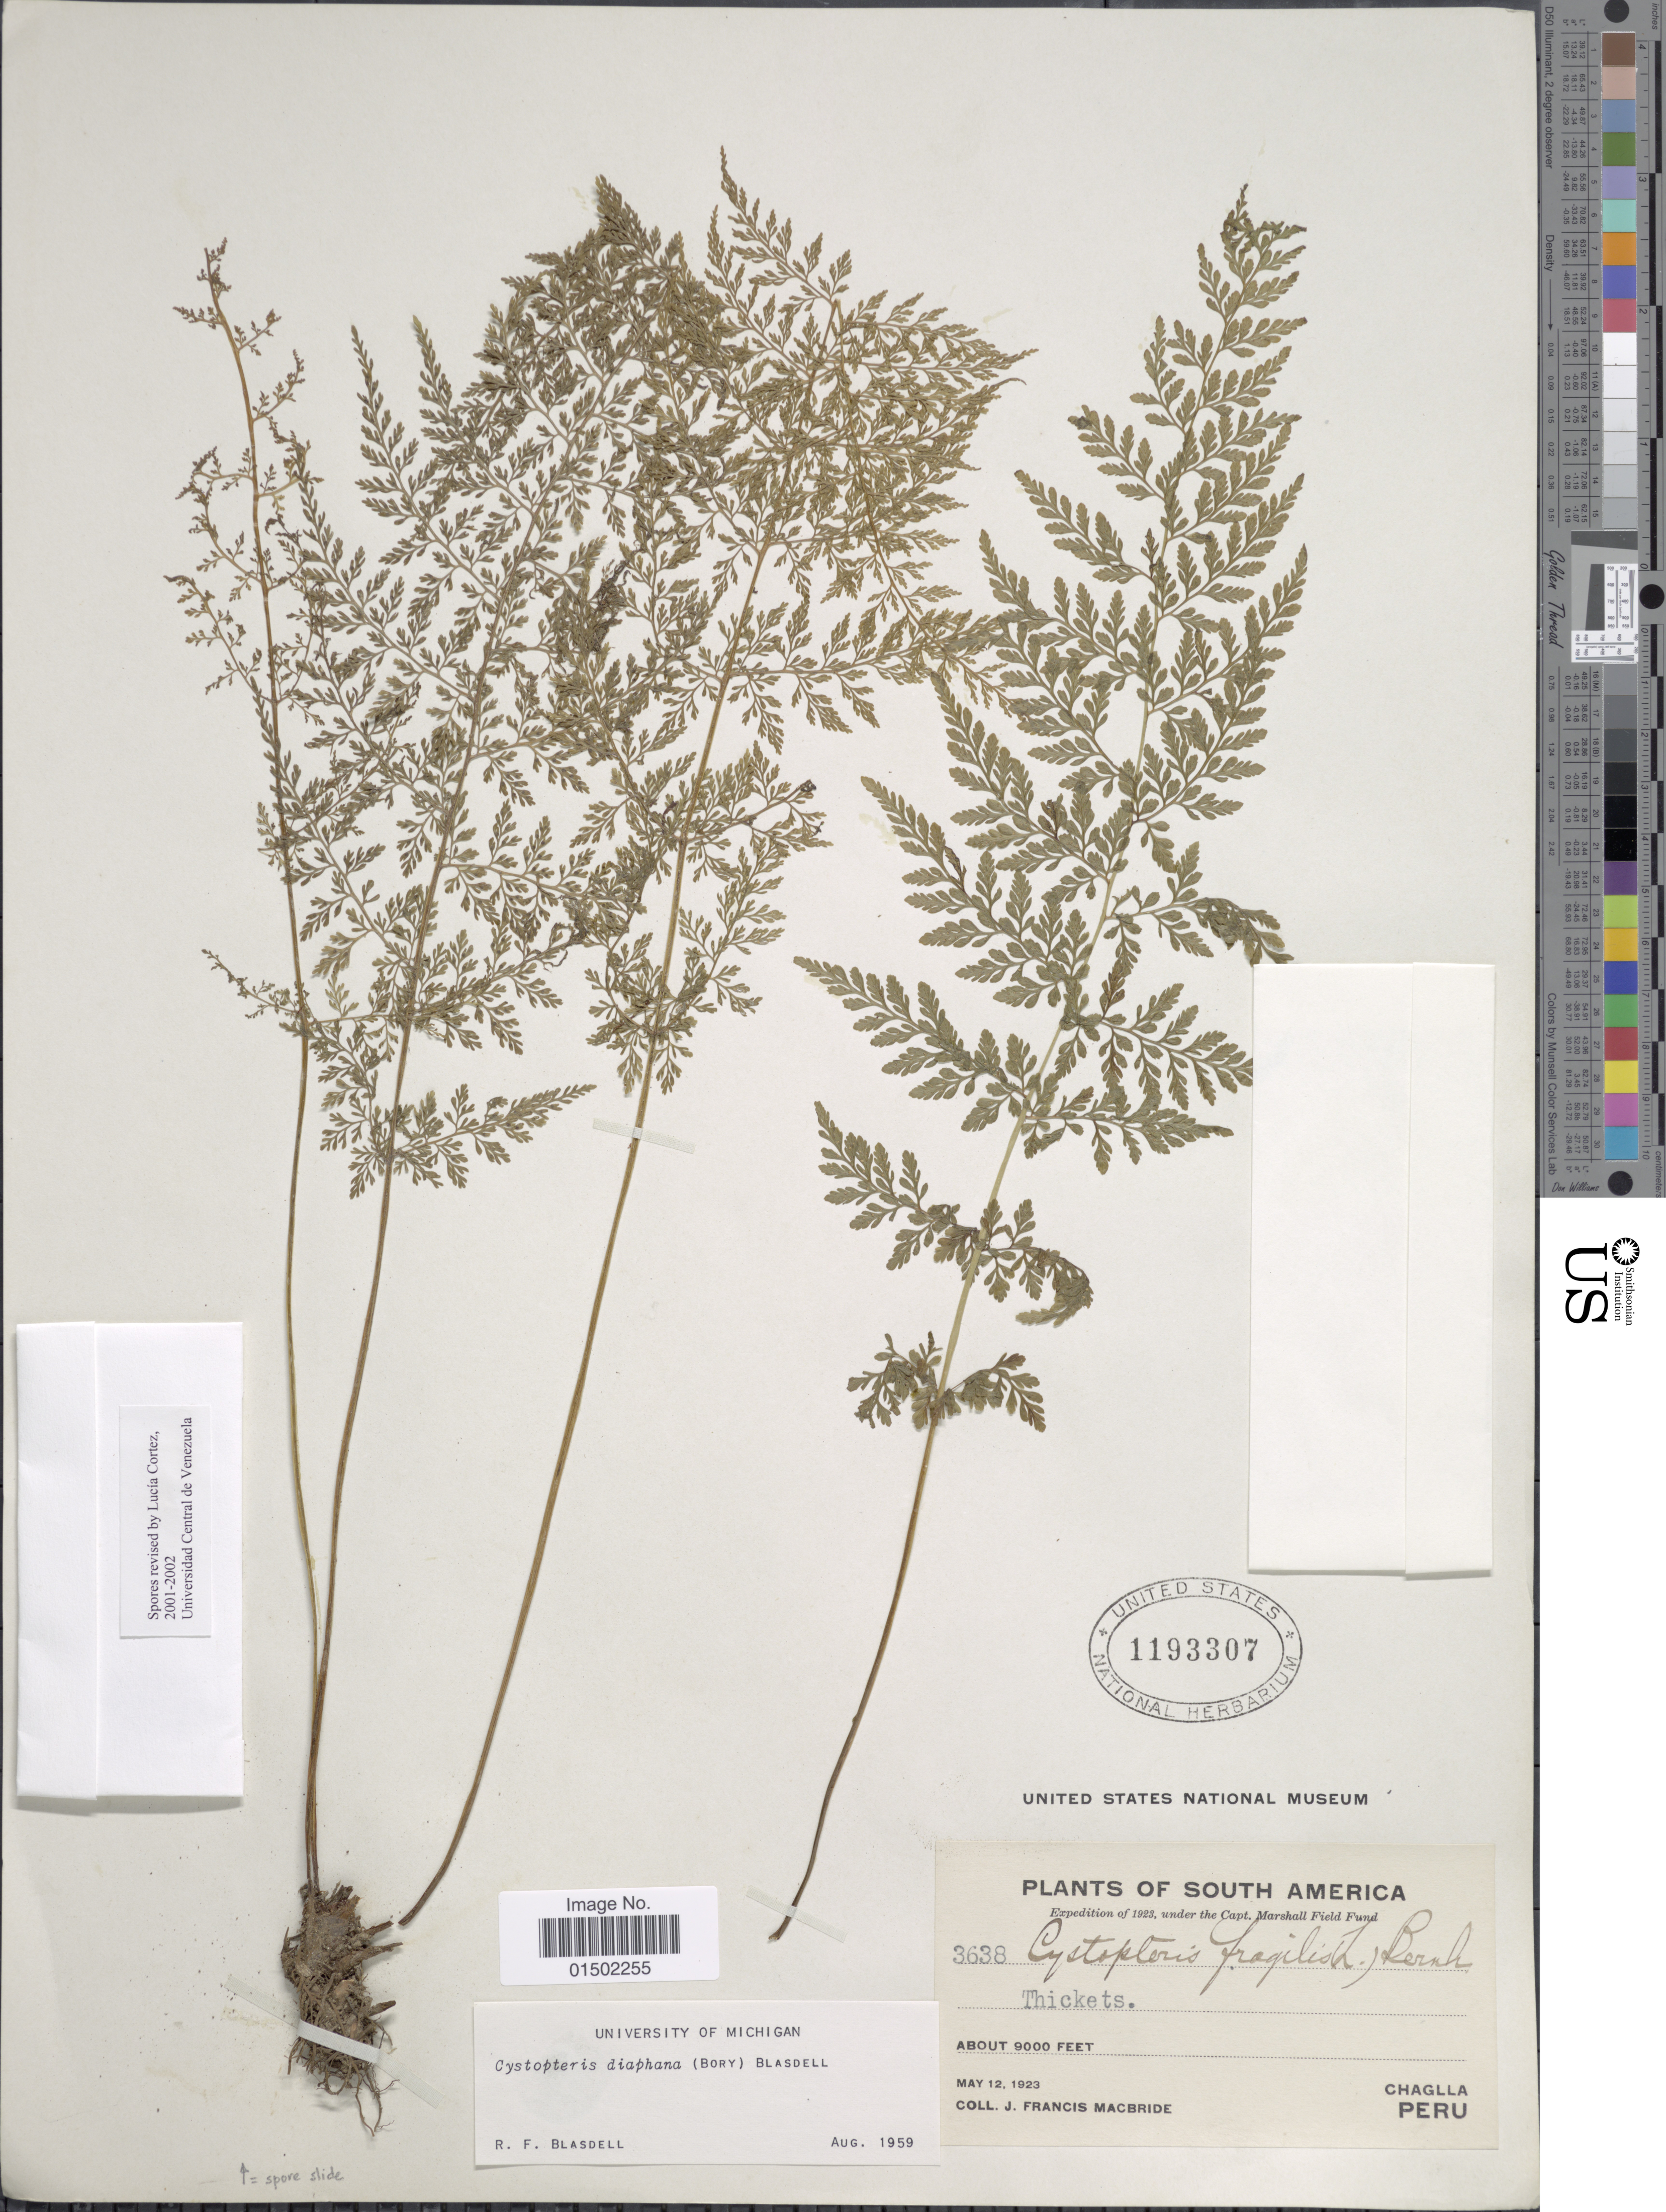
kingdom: Plantae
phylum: Tracheophyta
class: Polypodiopsida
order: Polypodiales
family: Cystopteridaceae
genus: Cystopteris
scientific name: Cystopteris diaphana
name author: (Bory) Blasdell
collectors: J. F. Macbride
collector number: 3638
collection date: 1923-05-12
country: Peru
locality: Chaglla.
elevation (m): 2743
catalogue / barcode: US 1193307